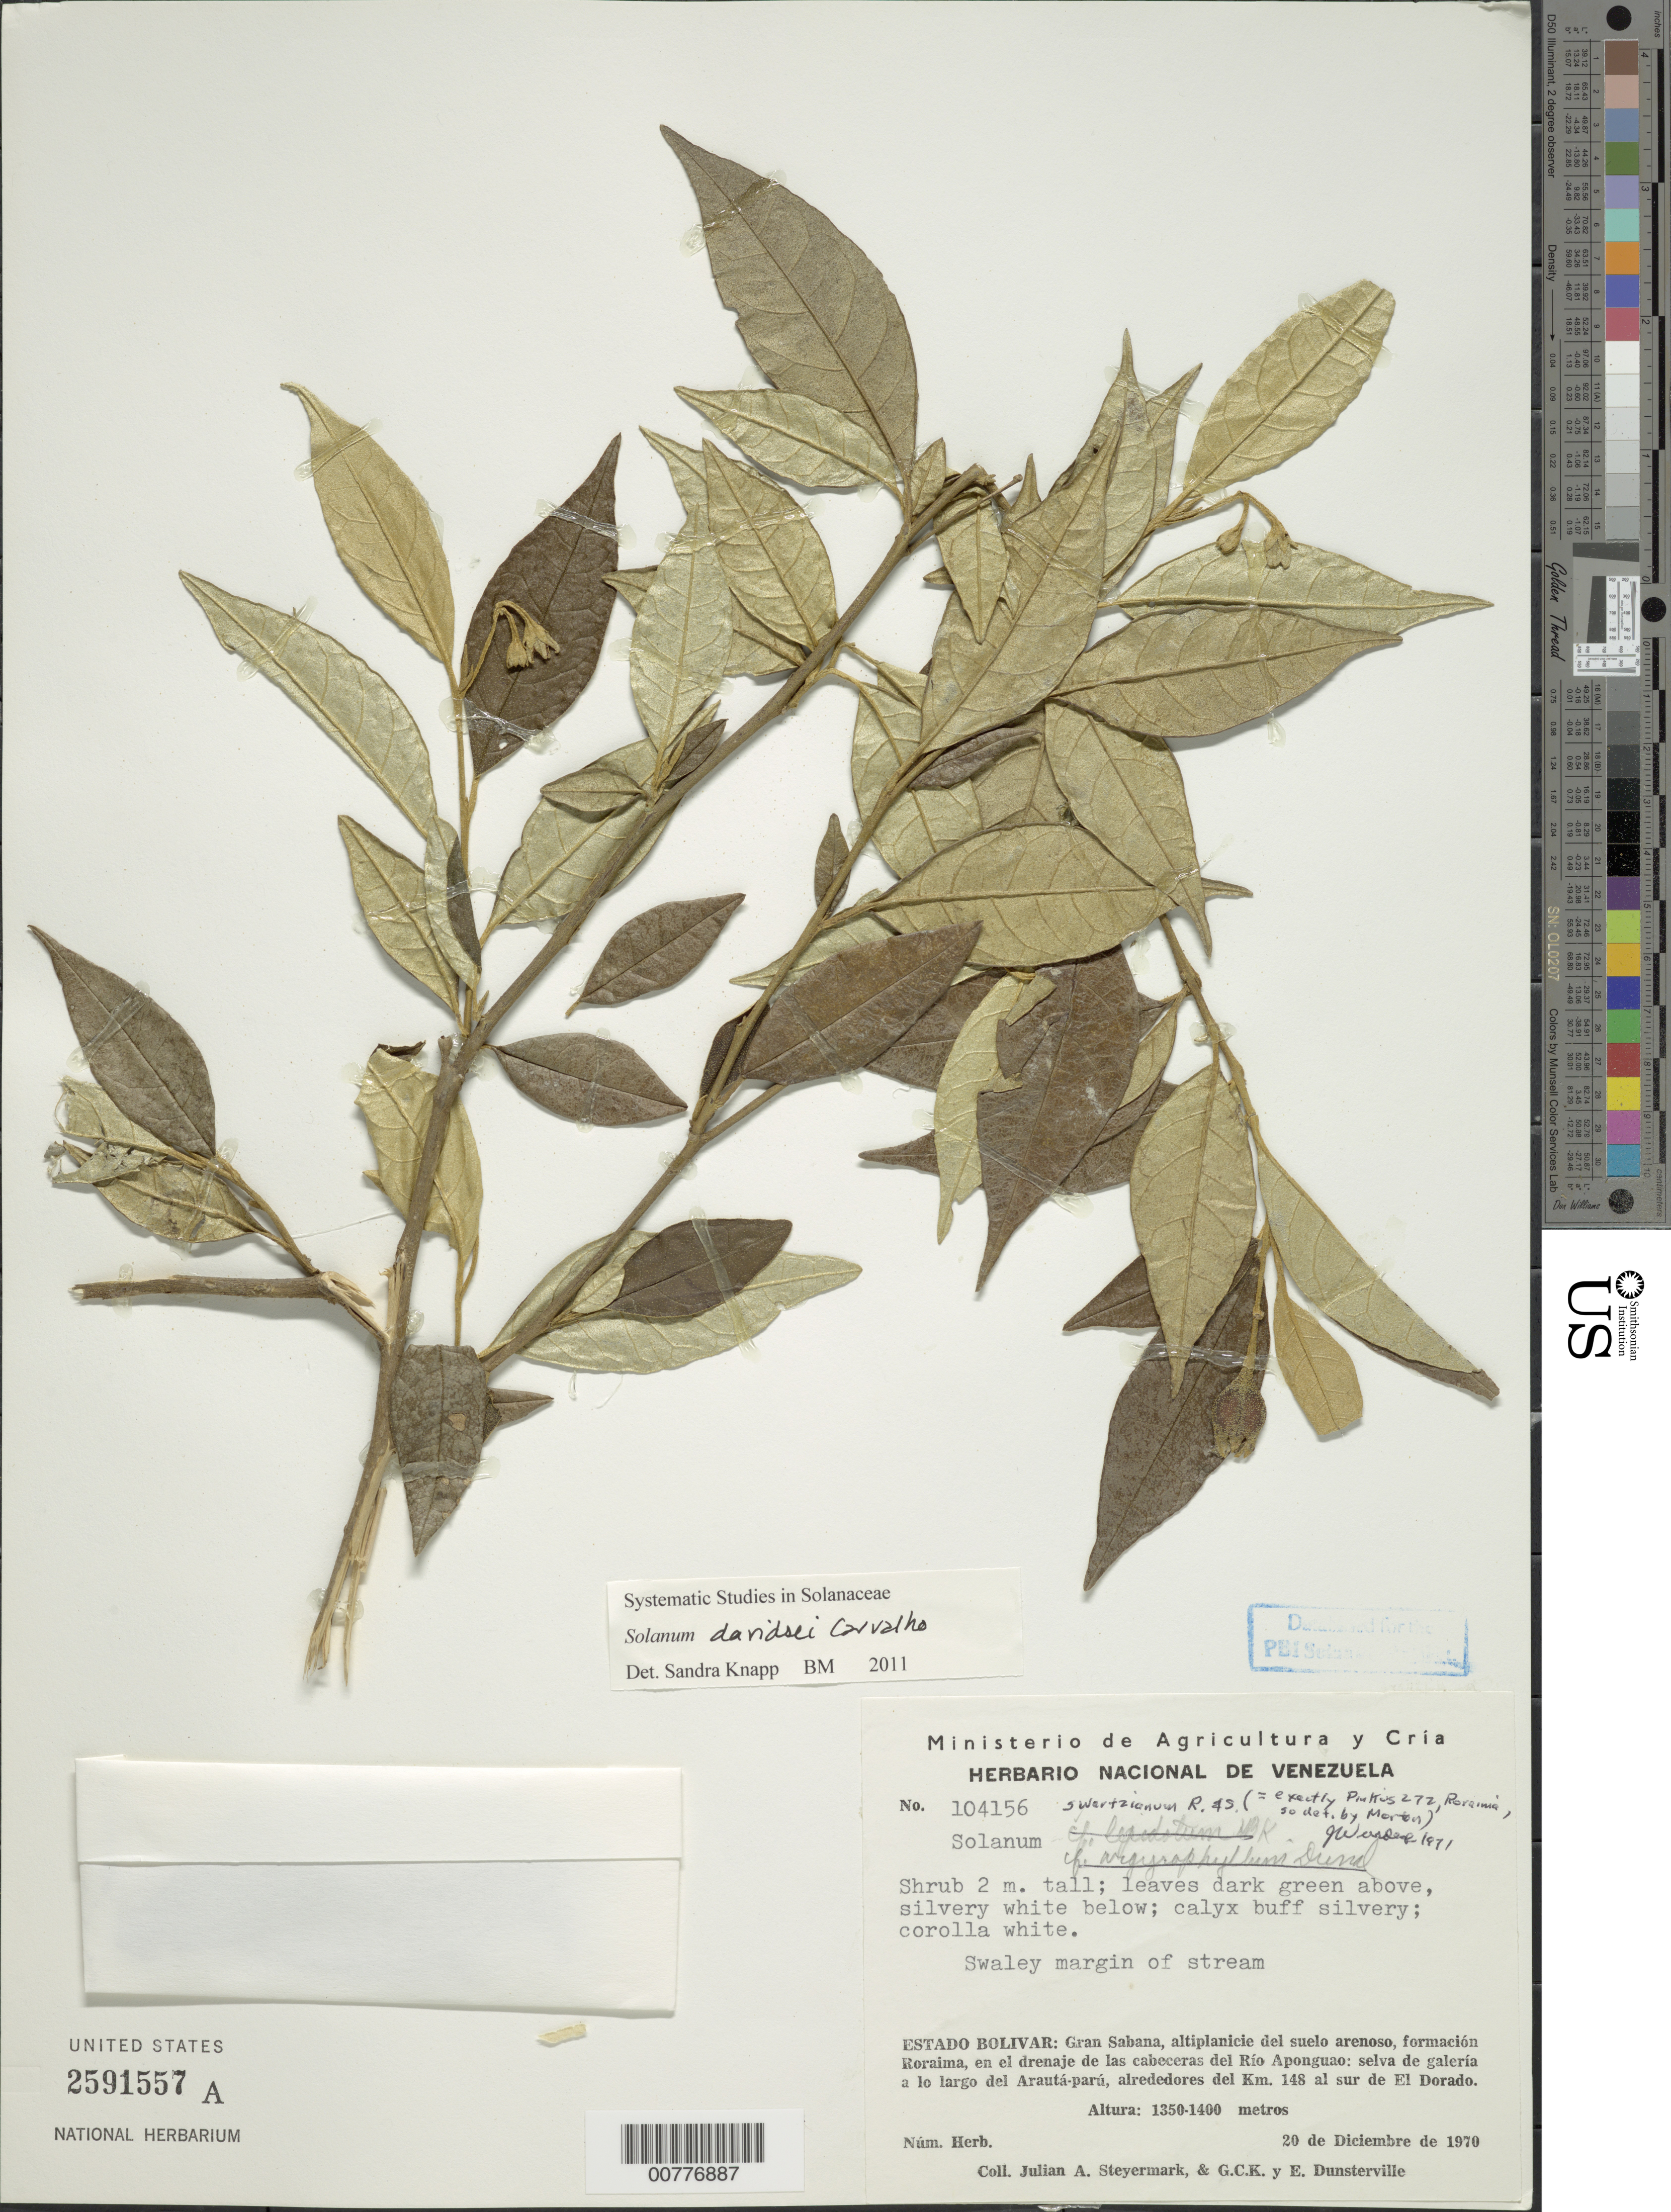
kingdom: Plantae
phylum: Tracheophyta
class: Magnoliopsida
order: Solanales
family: Solanaceae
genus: Solanum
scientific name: Solanum davidsei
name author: Carvalho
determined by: Knapp, S. D.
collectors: J. Steyermark, G. C. K. Dunsterville & E. Dunsterville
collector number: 104156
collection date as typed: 12 Dec 1970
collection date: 1970-12-12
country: Venezuela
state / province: Bolívar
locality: Gran Sabana, formacion Roraima, Río Aponguao; a lo largo del Arautá-parú, alrededores del km 148 al sur de El Dorado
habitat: Swaley margin of stream.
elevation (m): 1350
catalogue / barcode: US 2591557A